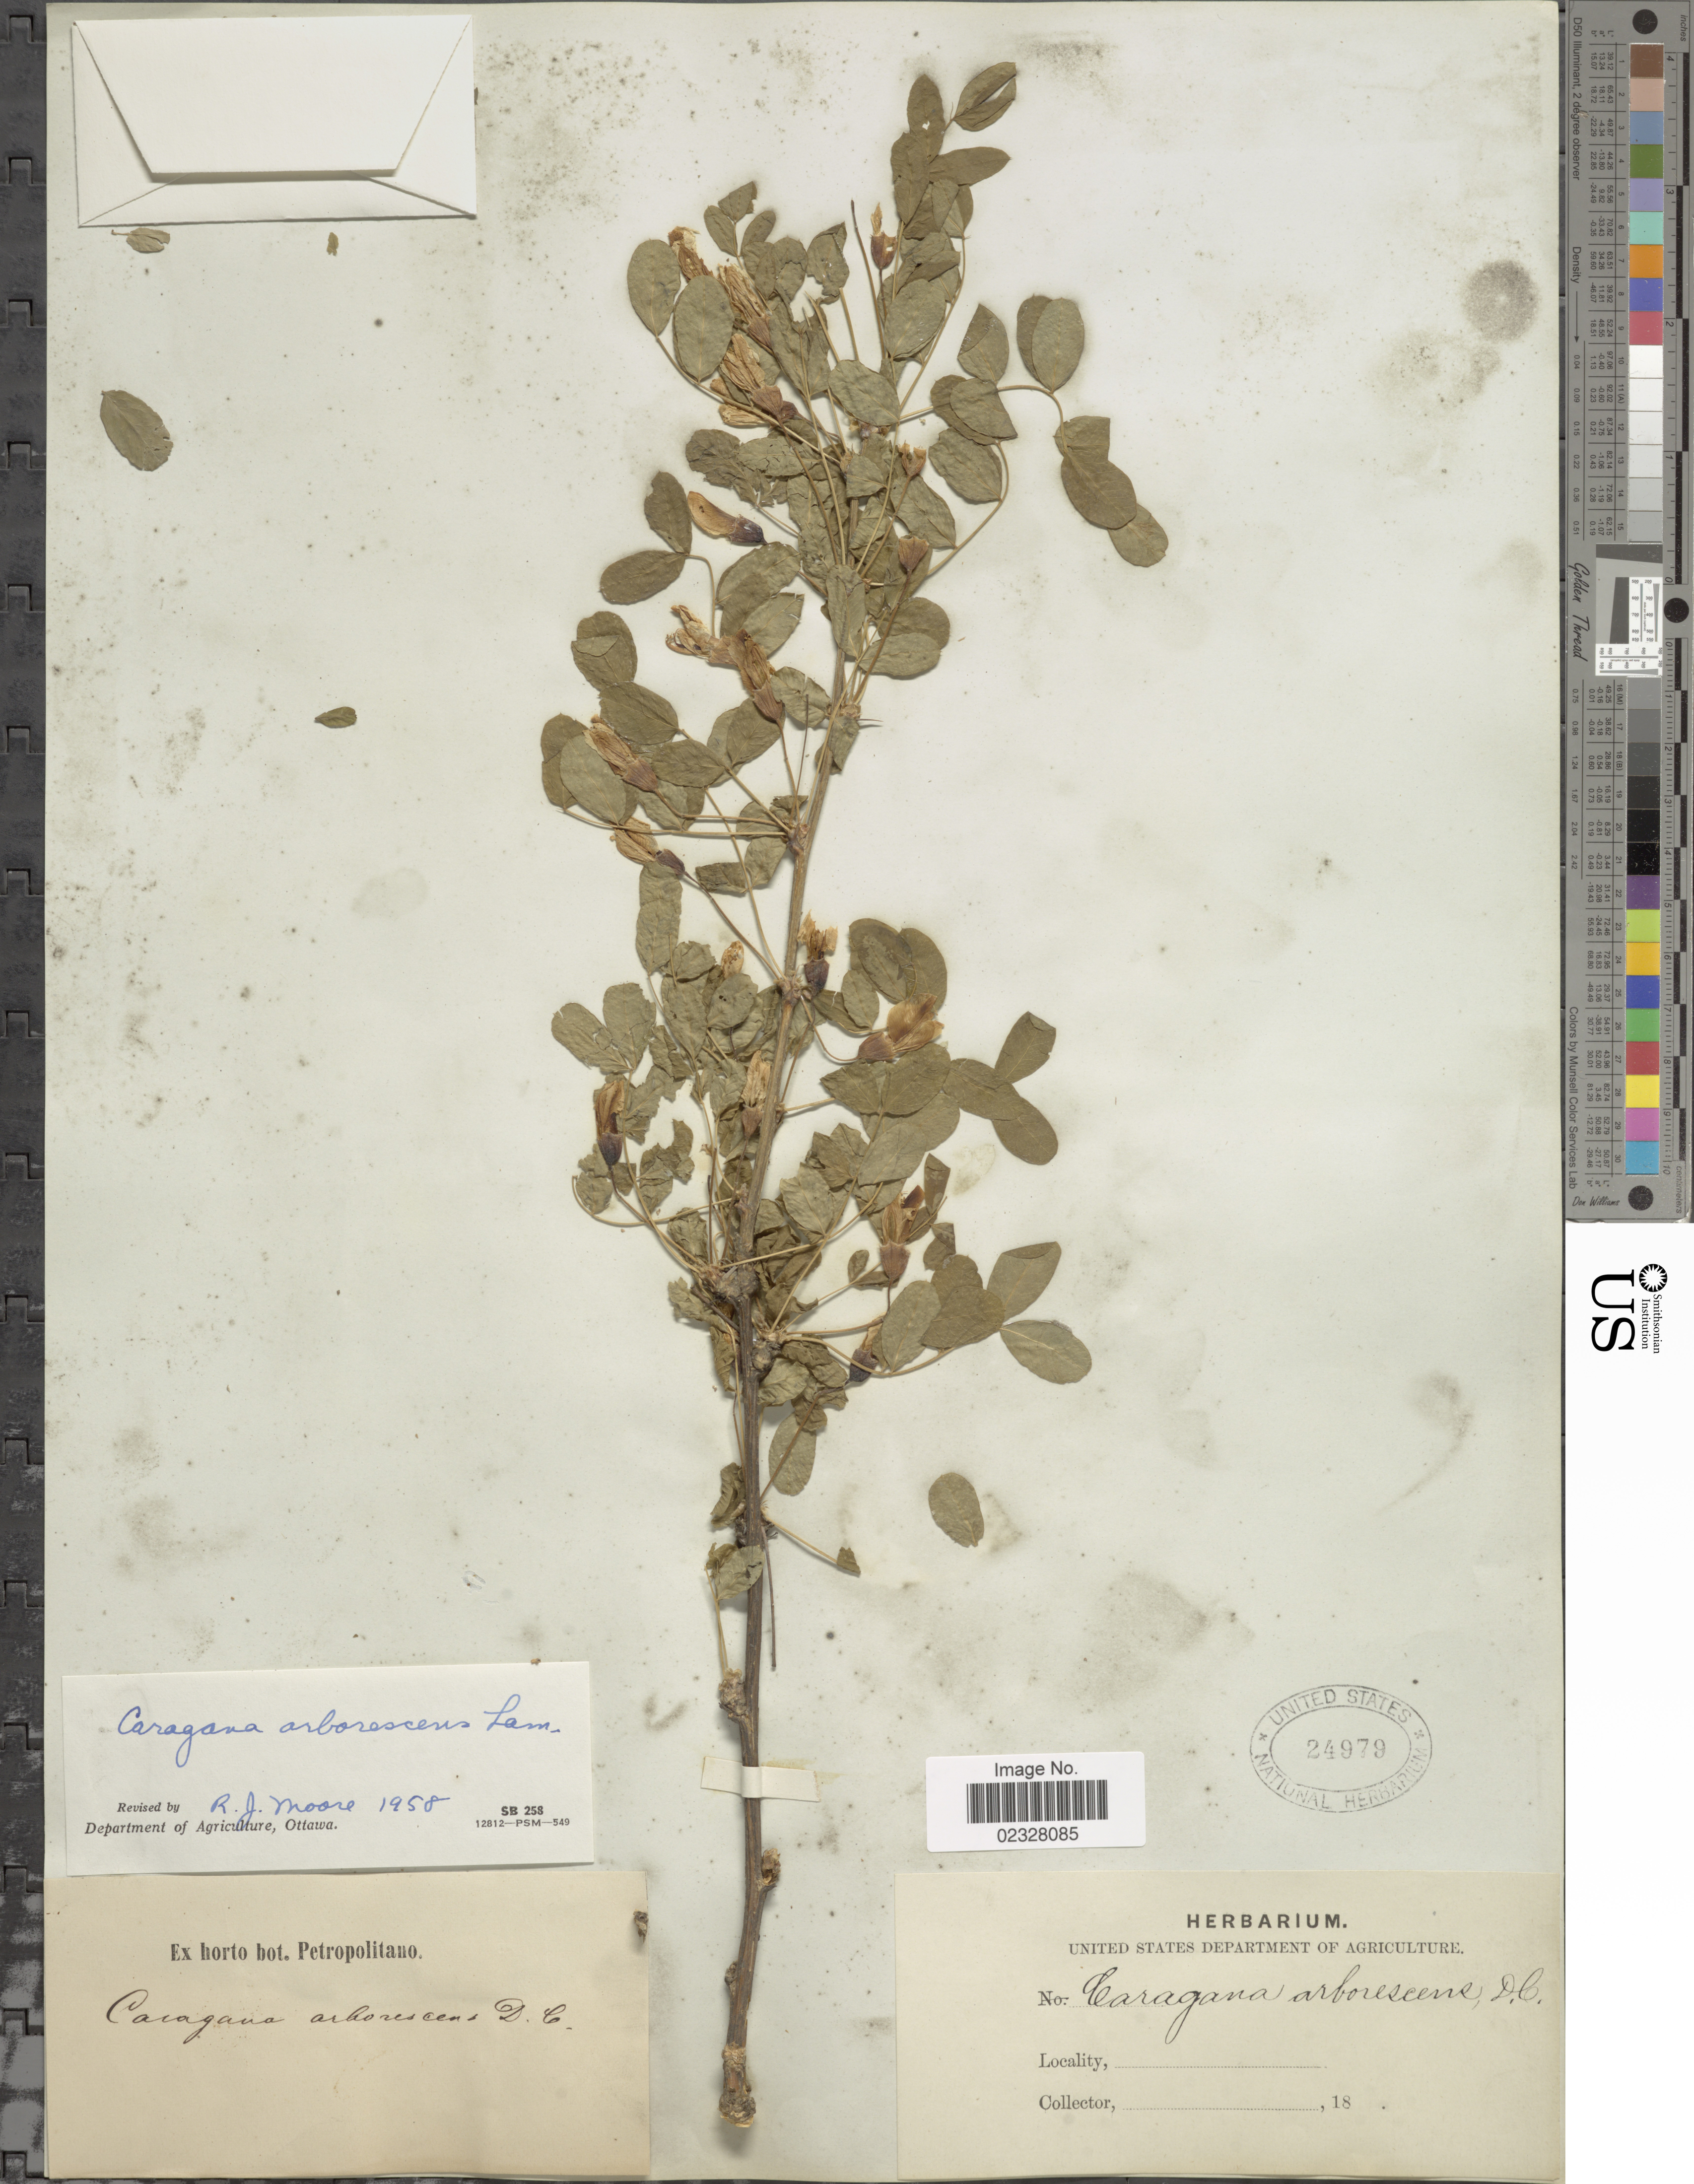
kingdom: Plantae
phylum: Tracheophyta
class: Magnoliopsida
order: Fabales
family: Fabaceae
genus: Caragana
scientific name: Caragana arborescens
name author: Lam.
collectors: ex herb. U. S. Department of Agriculture & ex Horto Bot. Petropolitano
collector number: s,n,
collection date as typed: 18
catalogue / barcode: US 24979